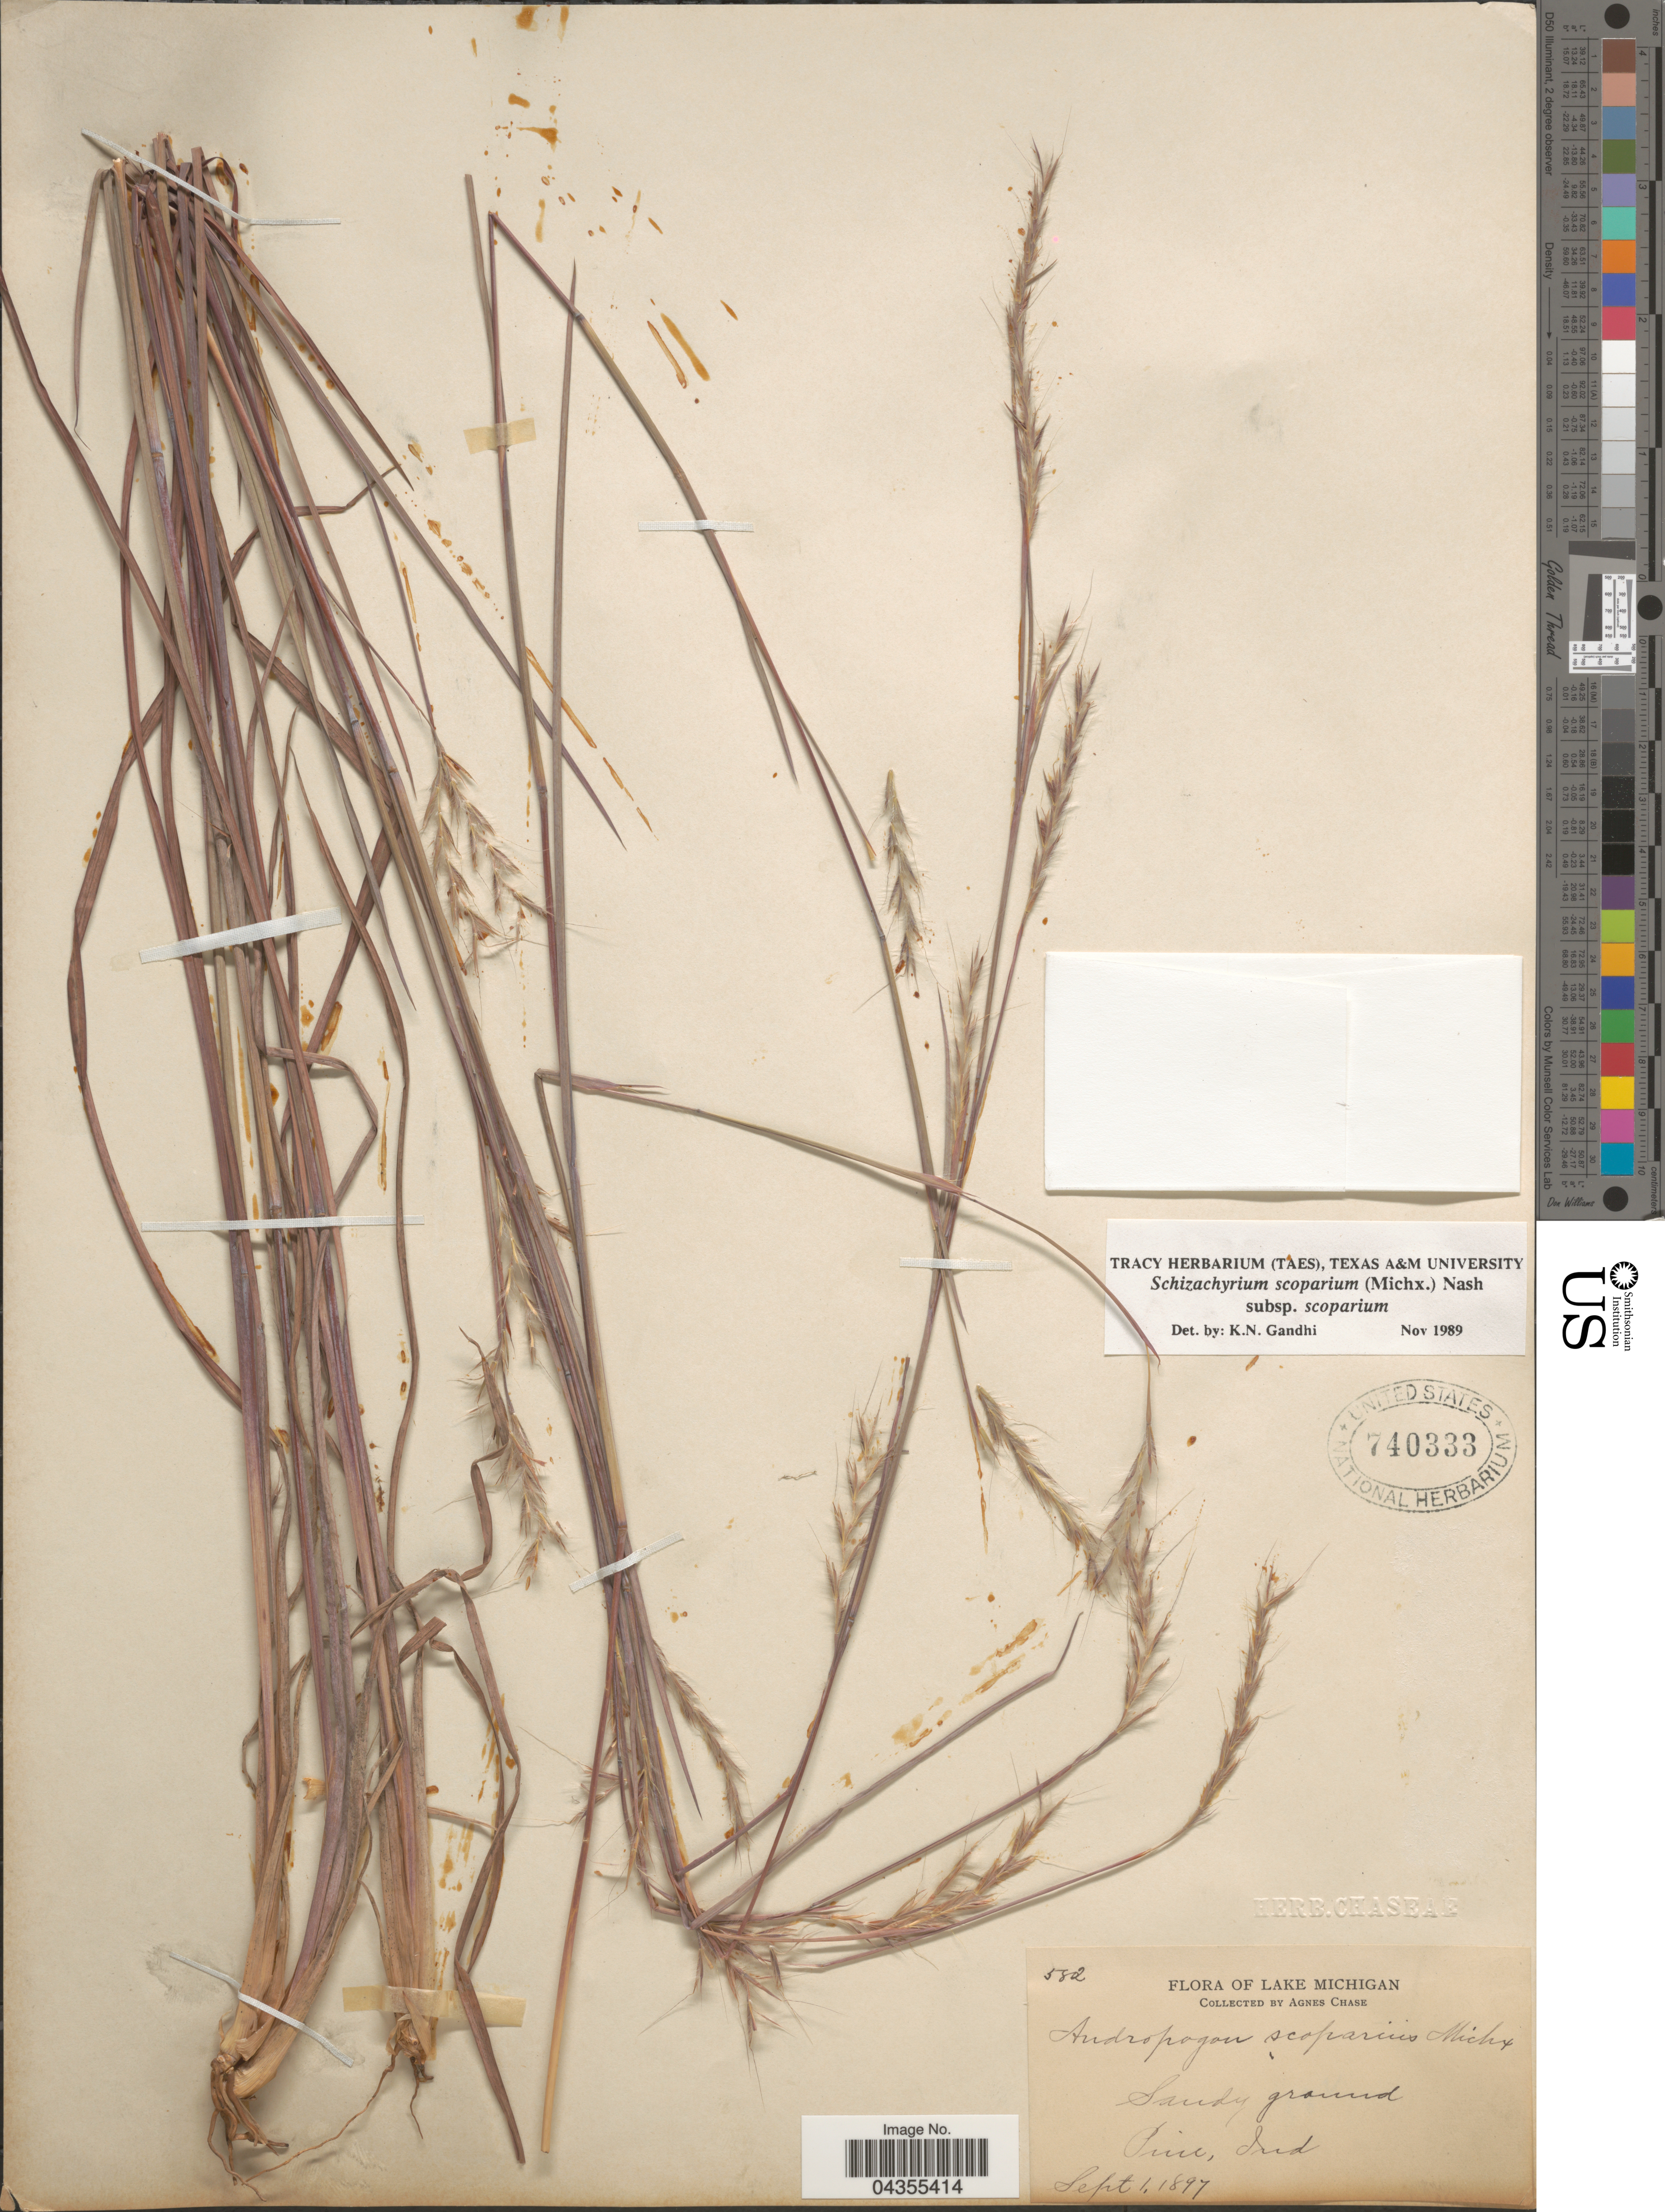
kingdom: Plantae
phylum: Tracheophyta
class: Liliopsida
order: Poales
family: Poaceae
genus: Schizachyrium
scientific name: Schizachyrium scoparium var. scoparium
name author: (Michx.) Nash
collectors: A. Chase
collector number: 582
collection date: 1897-09-01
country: United States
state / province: Indiana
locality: Lake Michigan. Pine.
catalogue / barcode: US 740333